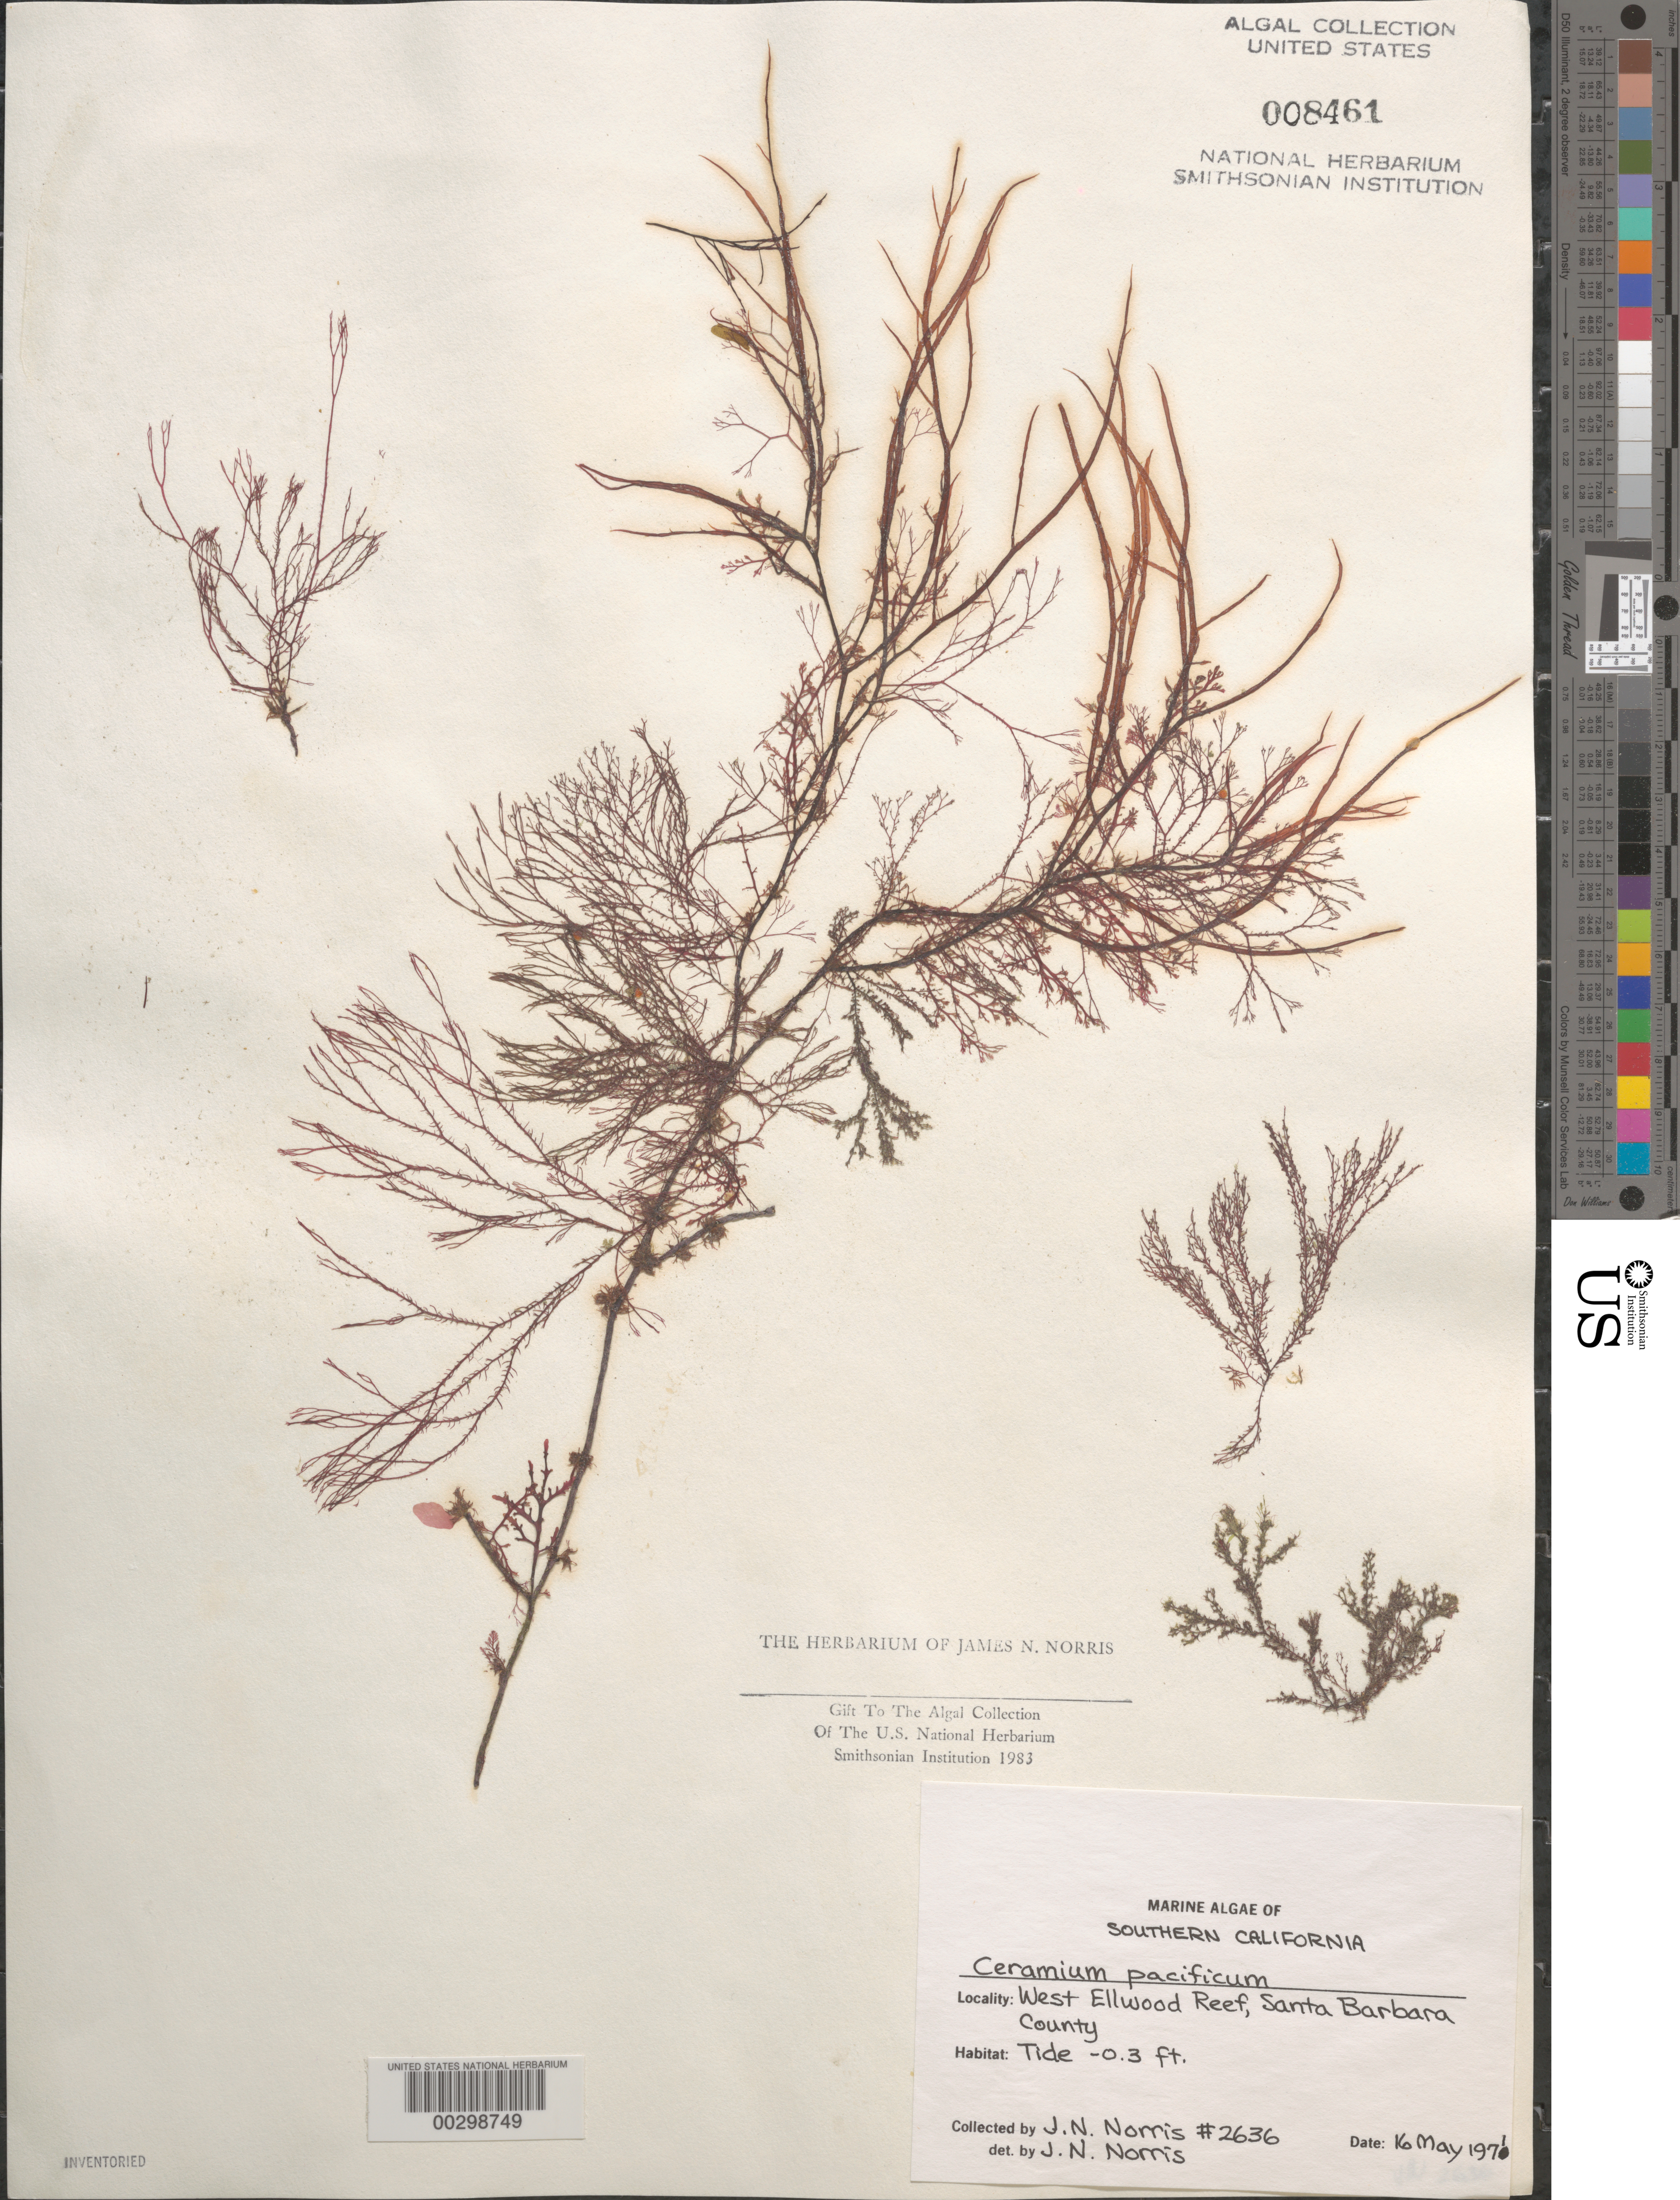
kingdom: Plantae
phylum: Rhodophyta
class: Florideophyceae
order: Ceramiales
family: Ceramiaceae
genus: Ceramium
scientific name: Ceramium pacificum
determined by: Norris, James N.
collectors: J. N. Norris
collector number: JN-2636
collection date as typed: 16 May 1971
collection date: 1971-05-16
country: United States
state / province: California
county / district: Santa Barbara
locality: West Ellwood Reef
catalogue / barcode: US 8461